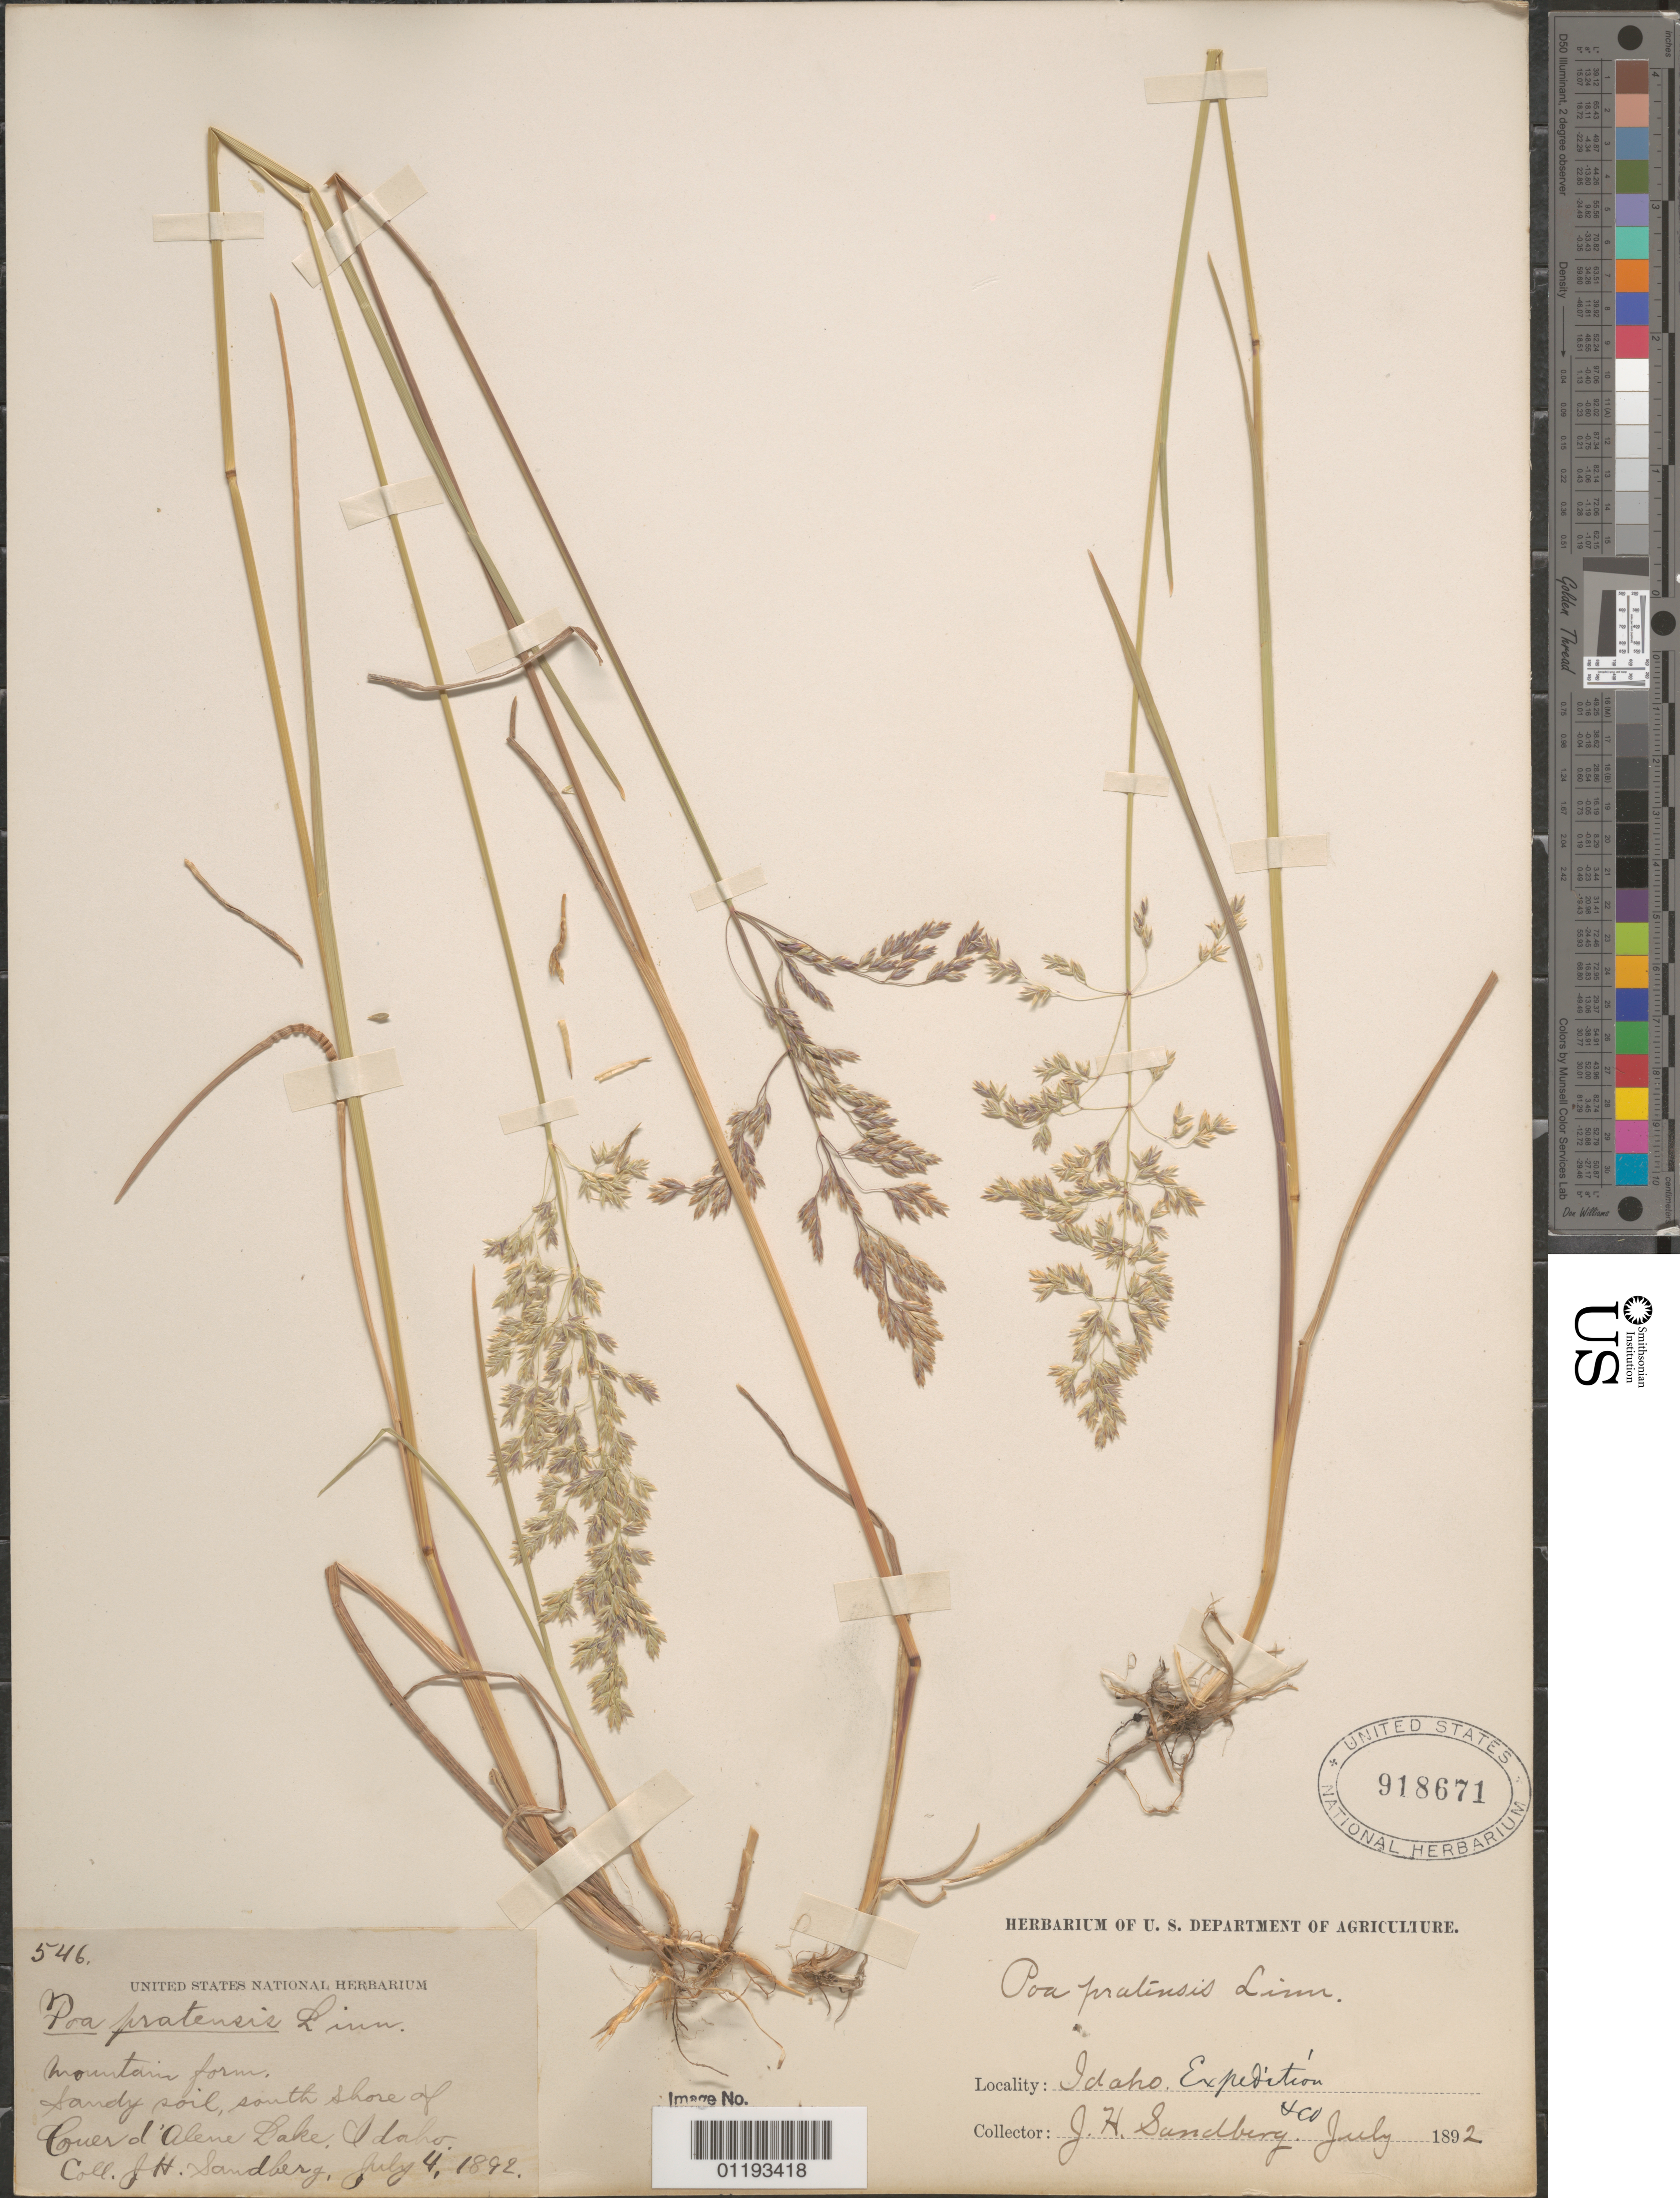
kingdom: Plantae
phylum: Tracheophyta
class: Liliopsida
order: Poales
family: Poaceae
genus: Poa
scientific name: Poa pratensis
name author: L.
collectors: J. H. Sandberg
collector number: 546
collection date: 1892-07-04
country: United States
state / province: Idaho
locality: Lake Coeur d'Alene.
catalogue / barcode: US 918671